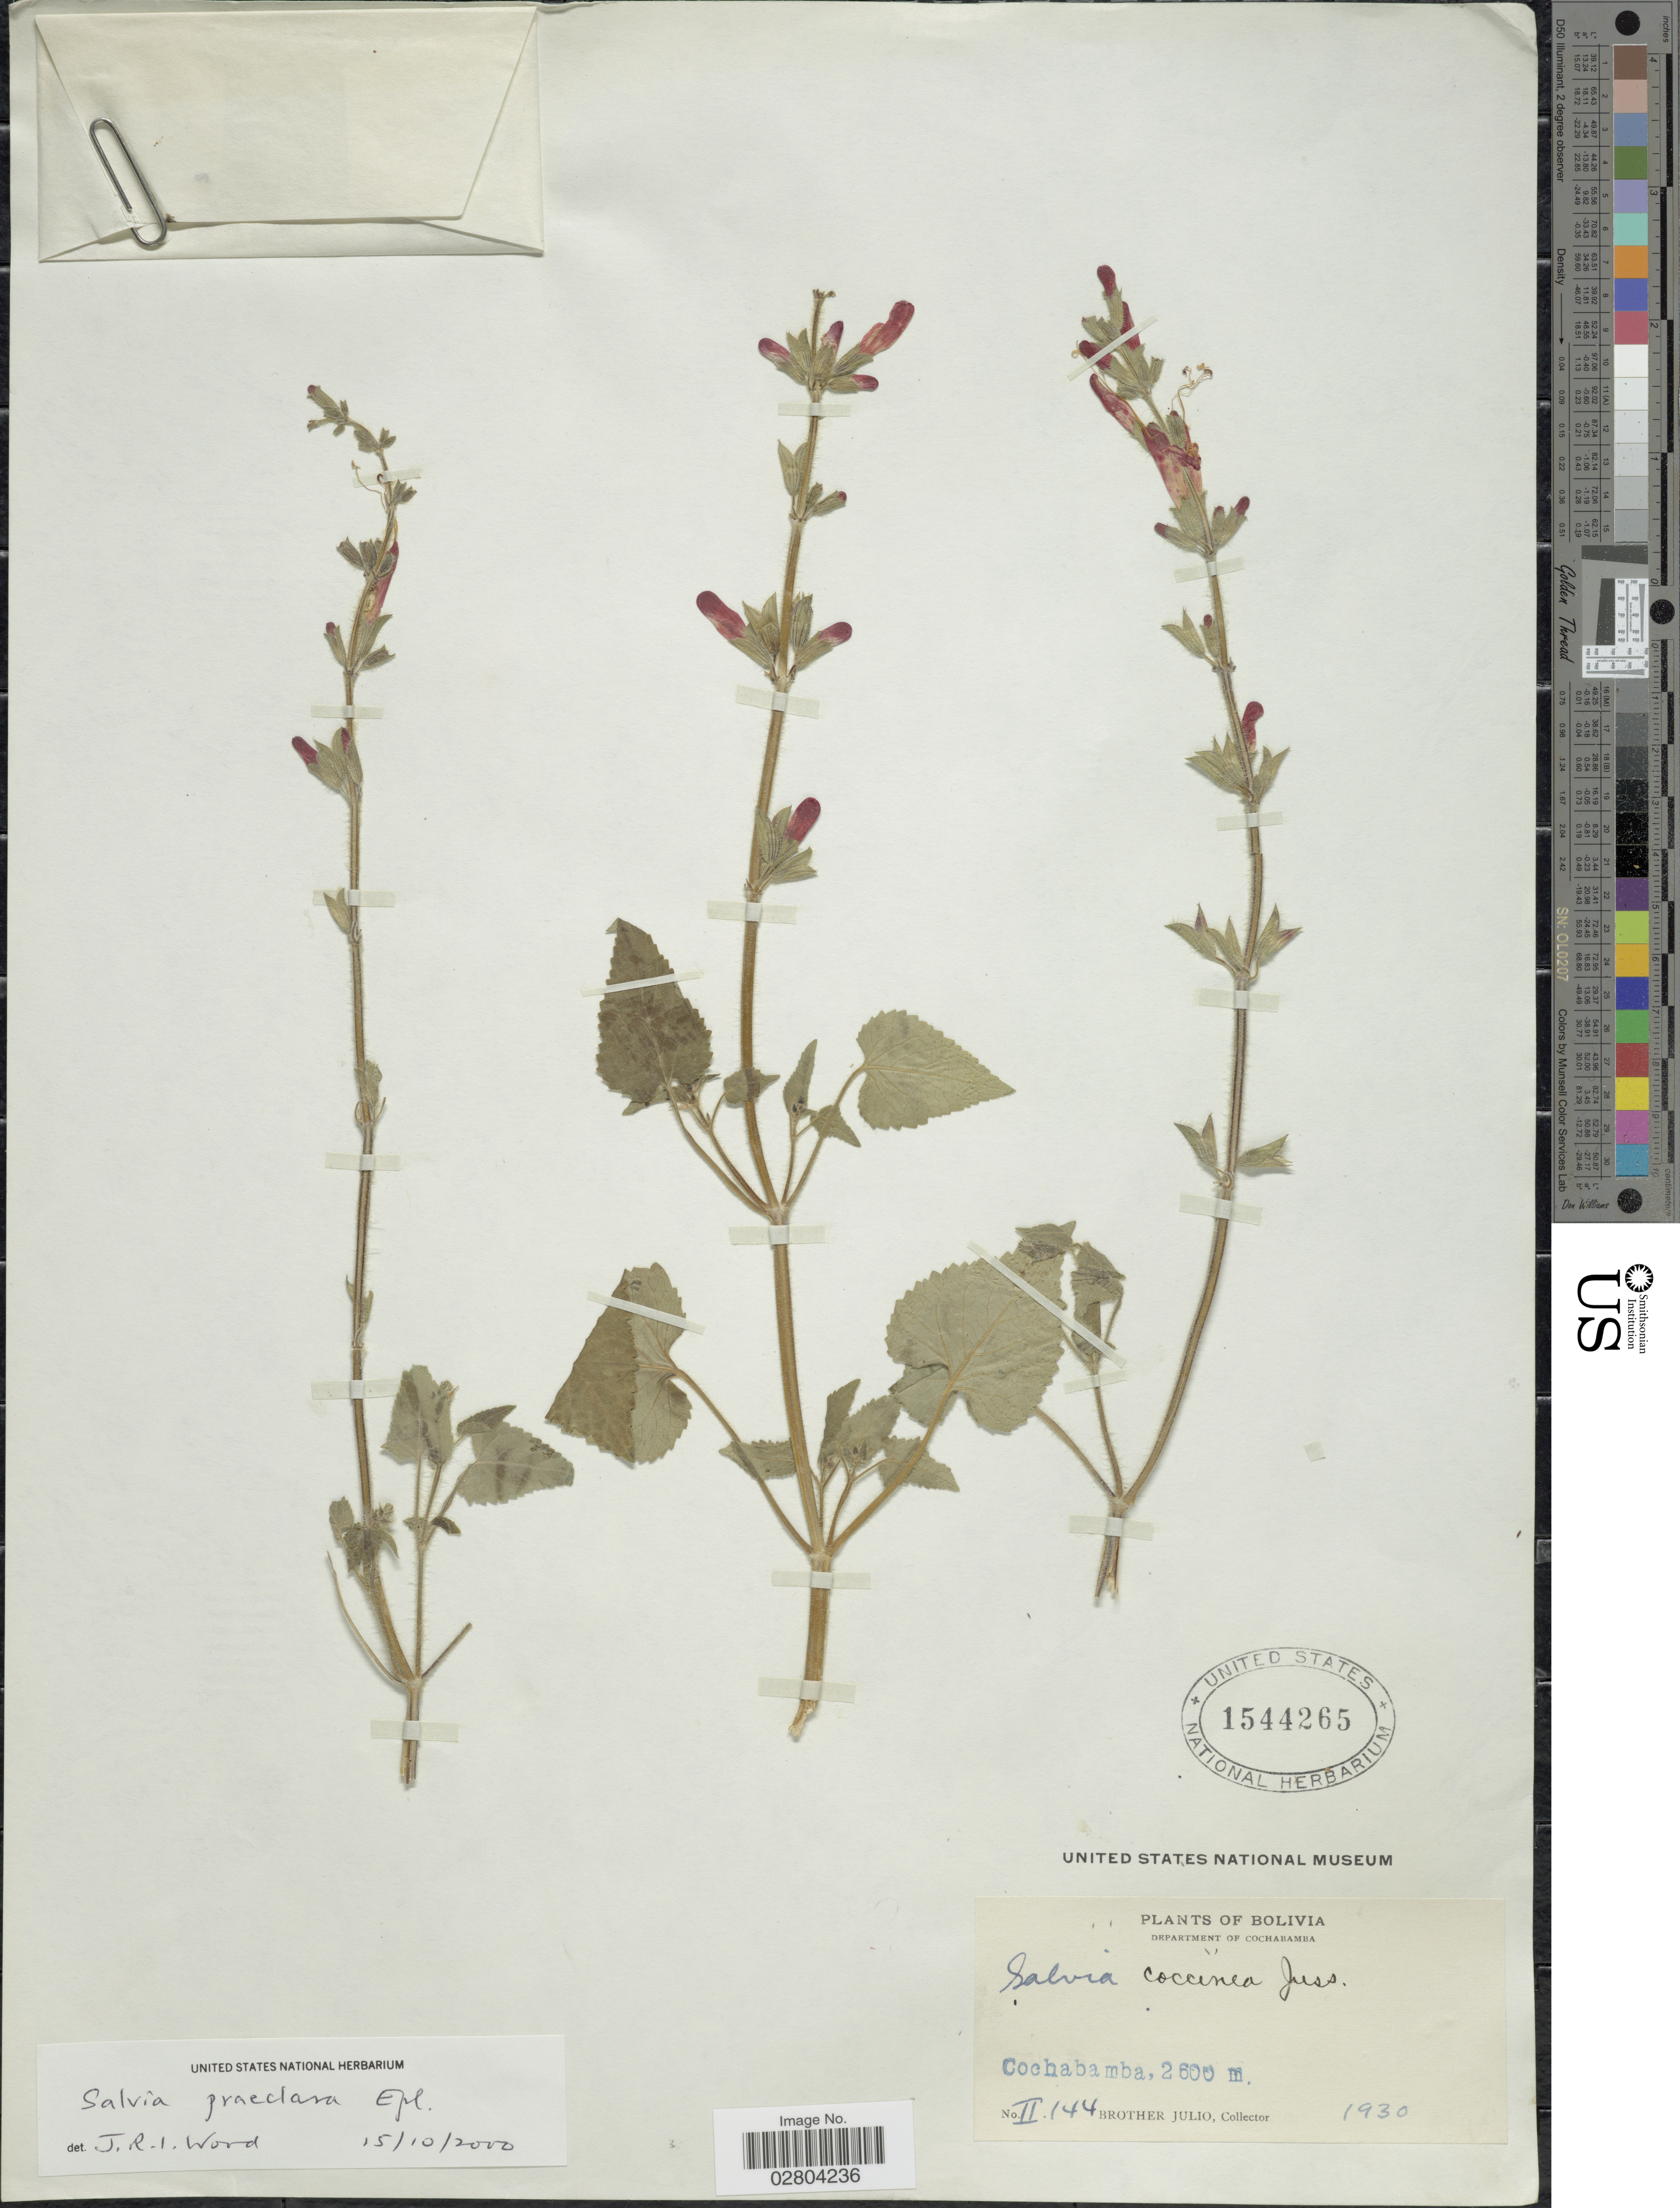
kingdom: Plantae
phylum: Tracheophyta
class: Magnoliopsida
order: Lamiales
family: Lamiaceae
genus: Salvia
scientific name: Salvia exserta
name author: Griseb.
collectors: Bro. Julio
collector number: II144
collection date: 1930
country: Bolivia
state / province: Cochabamba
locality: Department of Cochabamba. Cochabamba.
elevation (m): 2600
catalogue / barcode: US 1544265